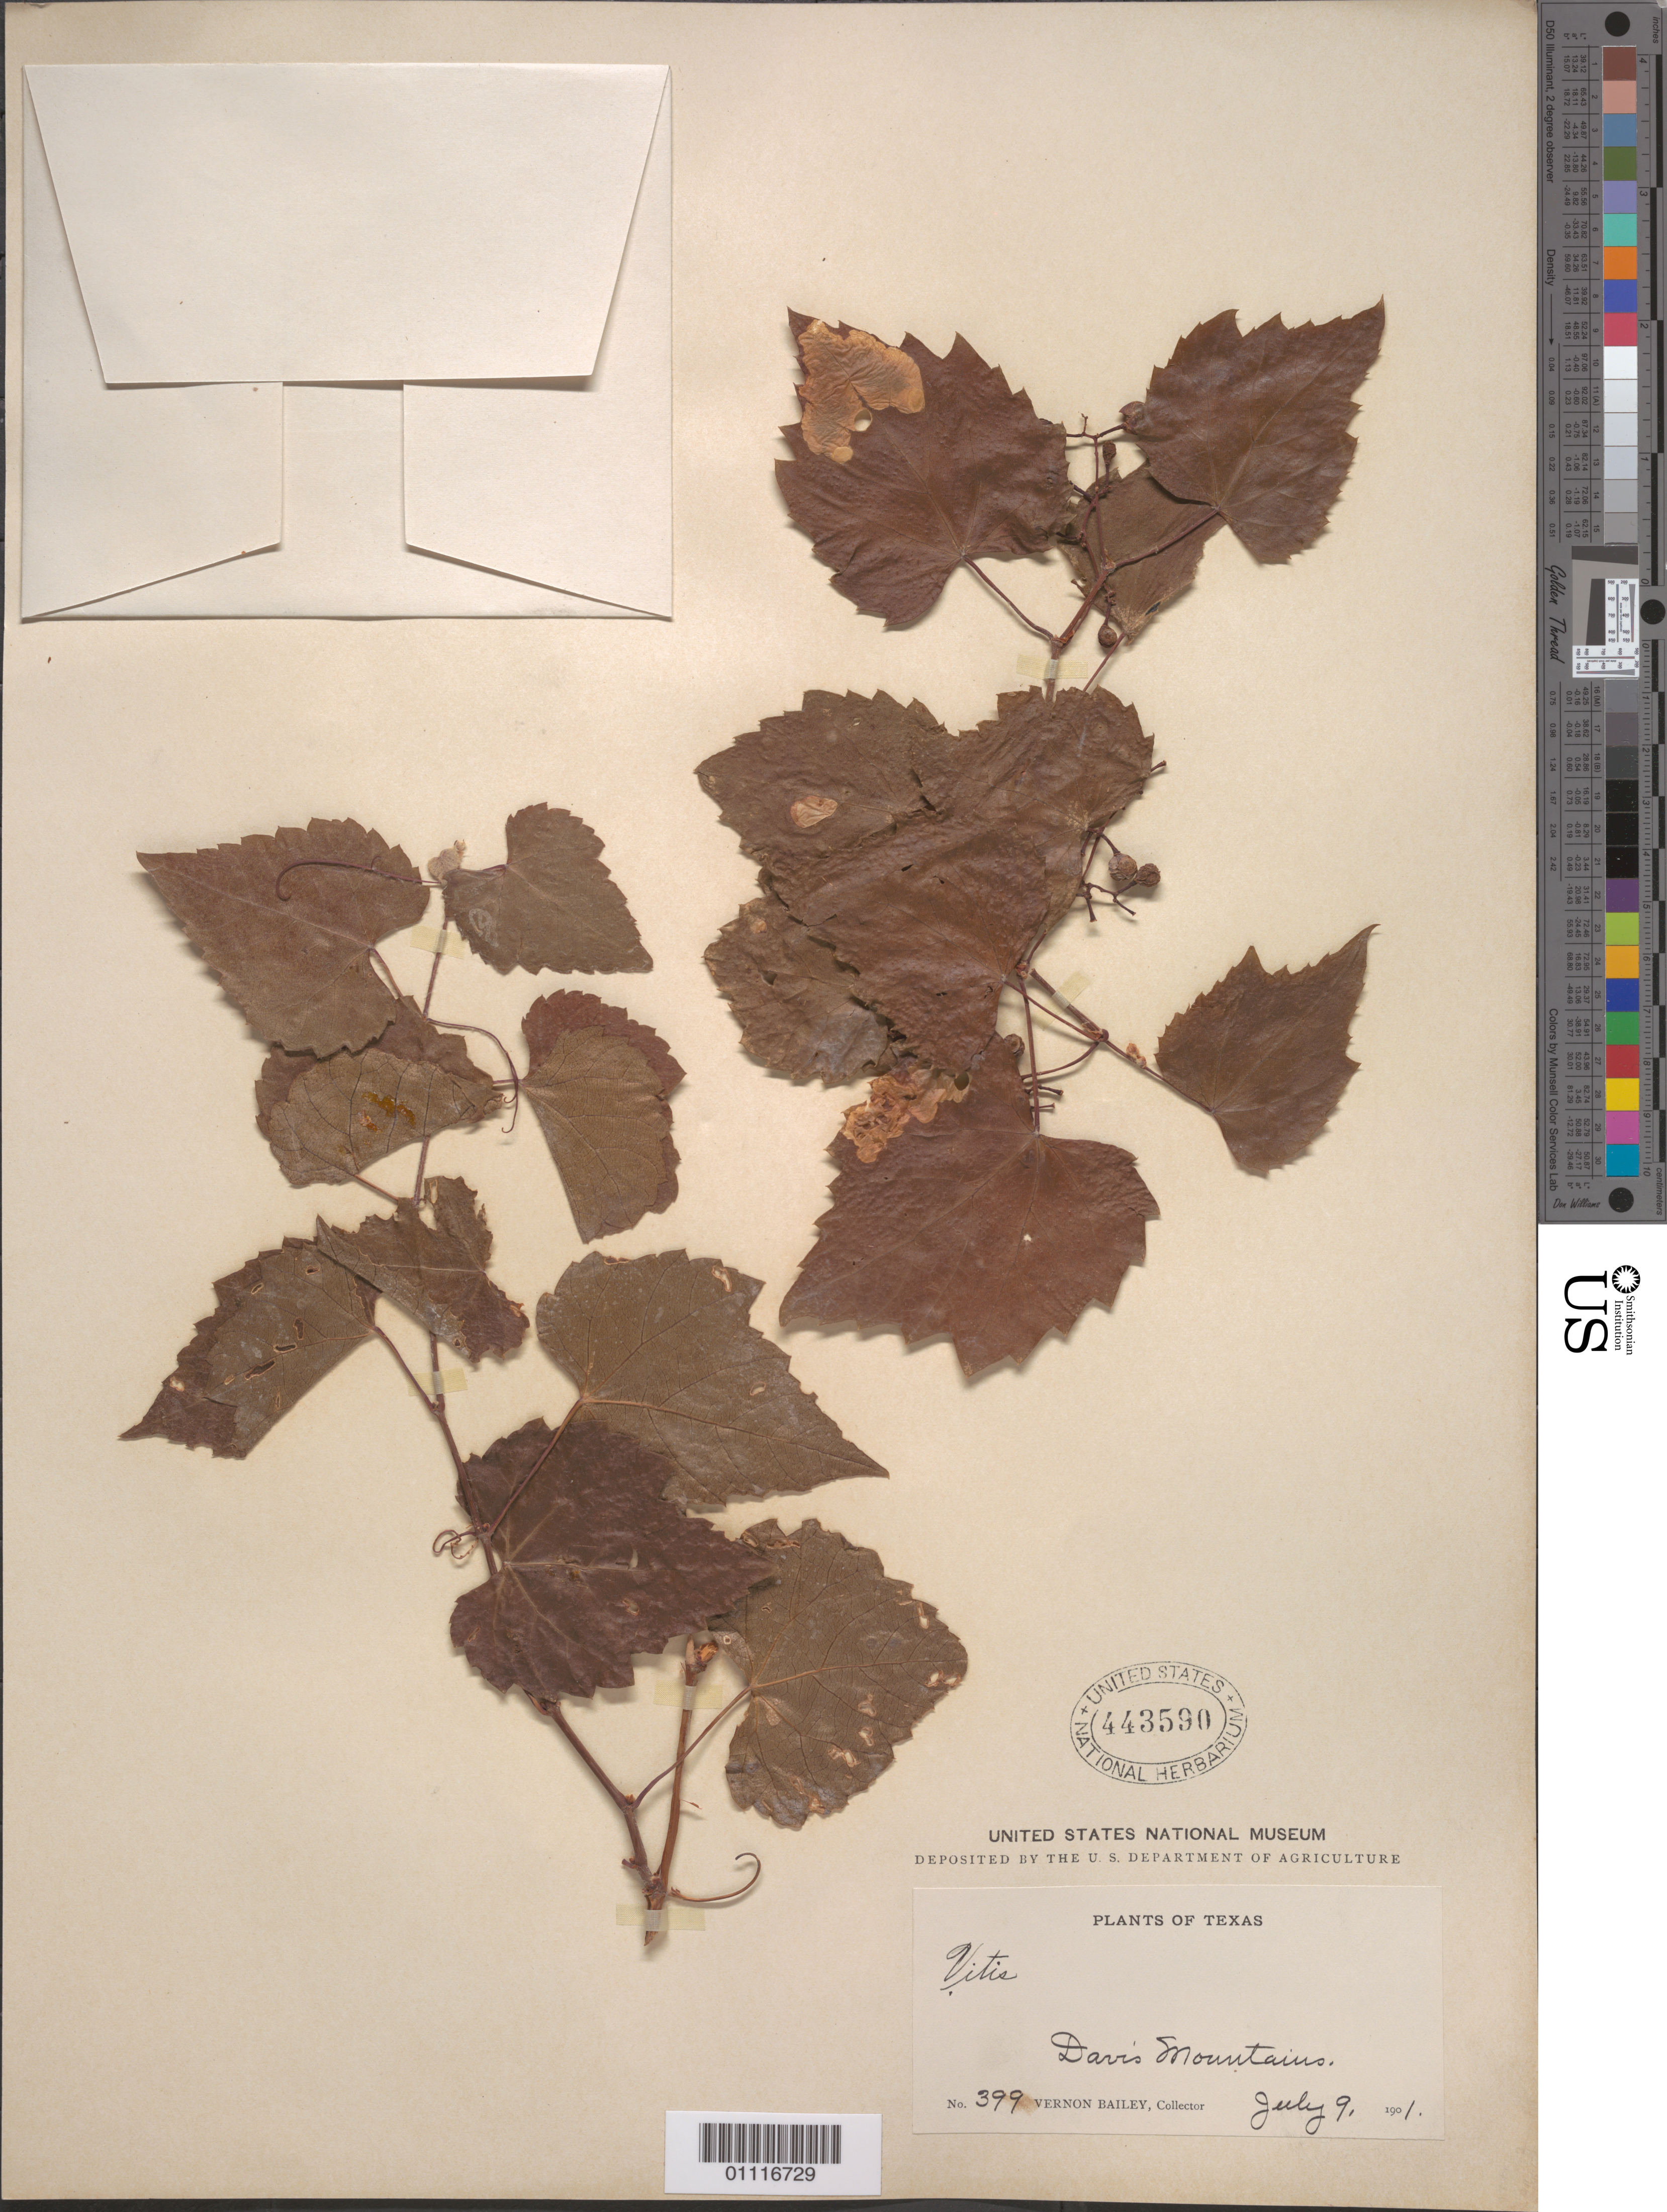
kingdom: Plantae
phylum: Tracheophyta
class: Magnoliopsida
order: Vitales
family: Vitaceae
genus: Vitis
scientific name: Vitis arizonica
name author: Engelm.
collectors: V. O. Bailey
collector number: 399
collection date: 1901-07-09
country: United States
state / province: Texas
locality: Davis Mountains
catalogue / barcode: US 443590